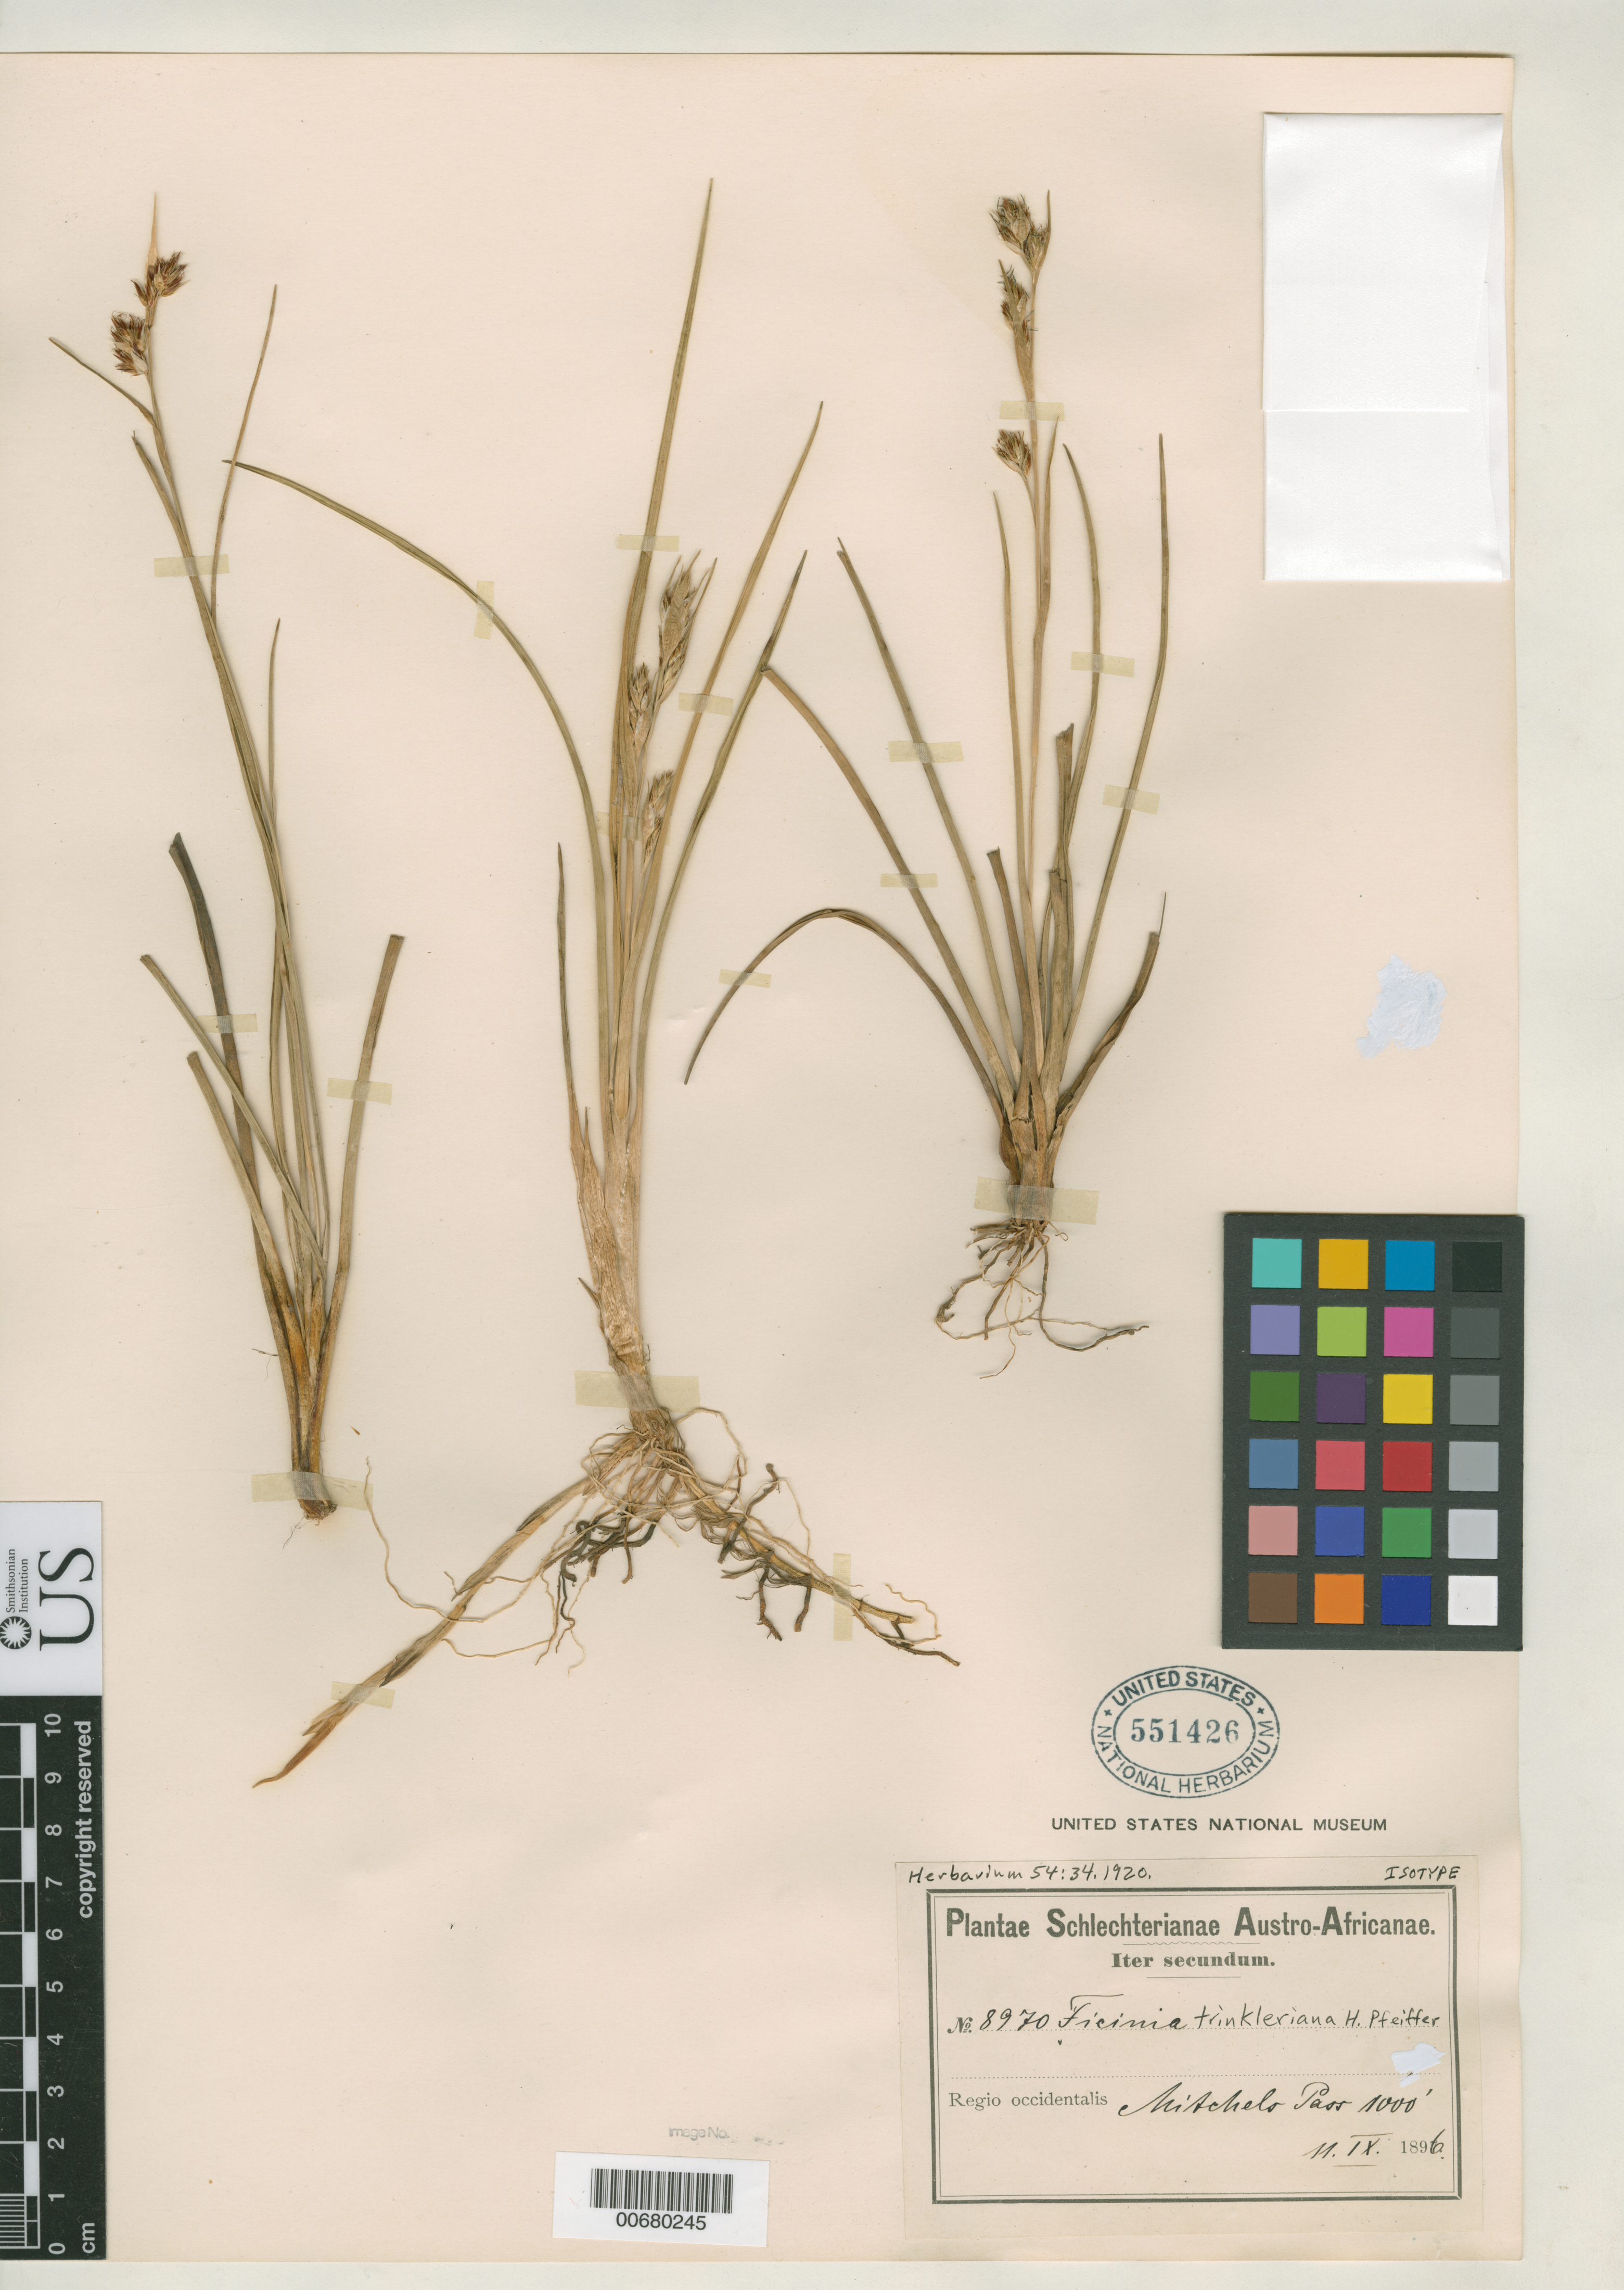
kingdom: Plantae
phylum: Tracheophyta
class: Liliopsida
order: Poales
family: Cyperaceae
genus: Ficinia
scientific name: Ficinia trinkleriana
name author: H. Pfeiff.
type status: Isotype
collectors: F. R. R. Schlechter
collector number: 8970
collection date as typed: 11 Sep 1896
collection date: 1896-09-11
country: South Africa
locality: Mitchels Pass.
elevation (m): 305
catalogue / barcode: US 551426